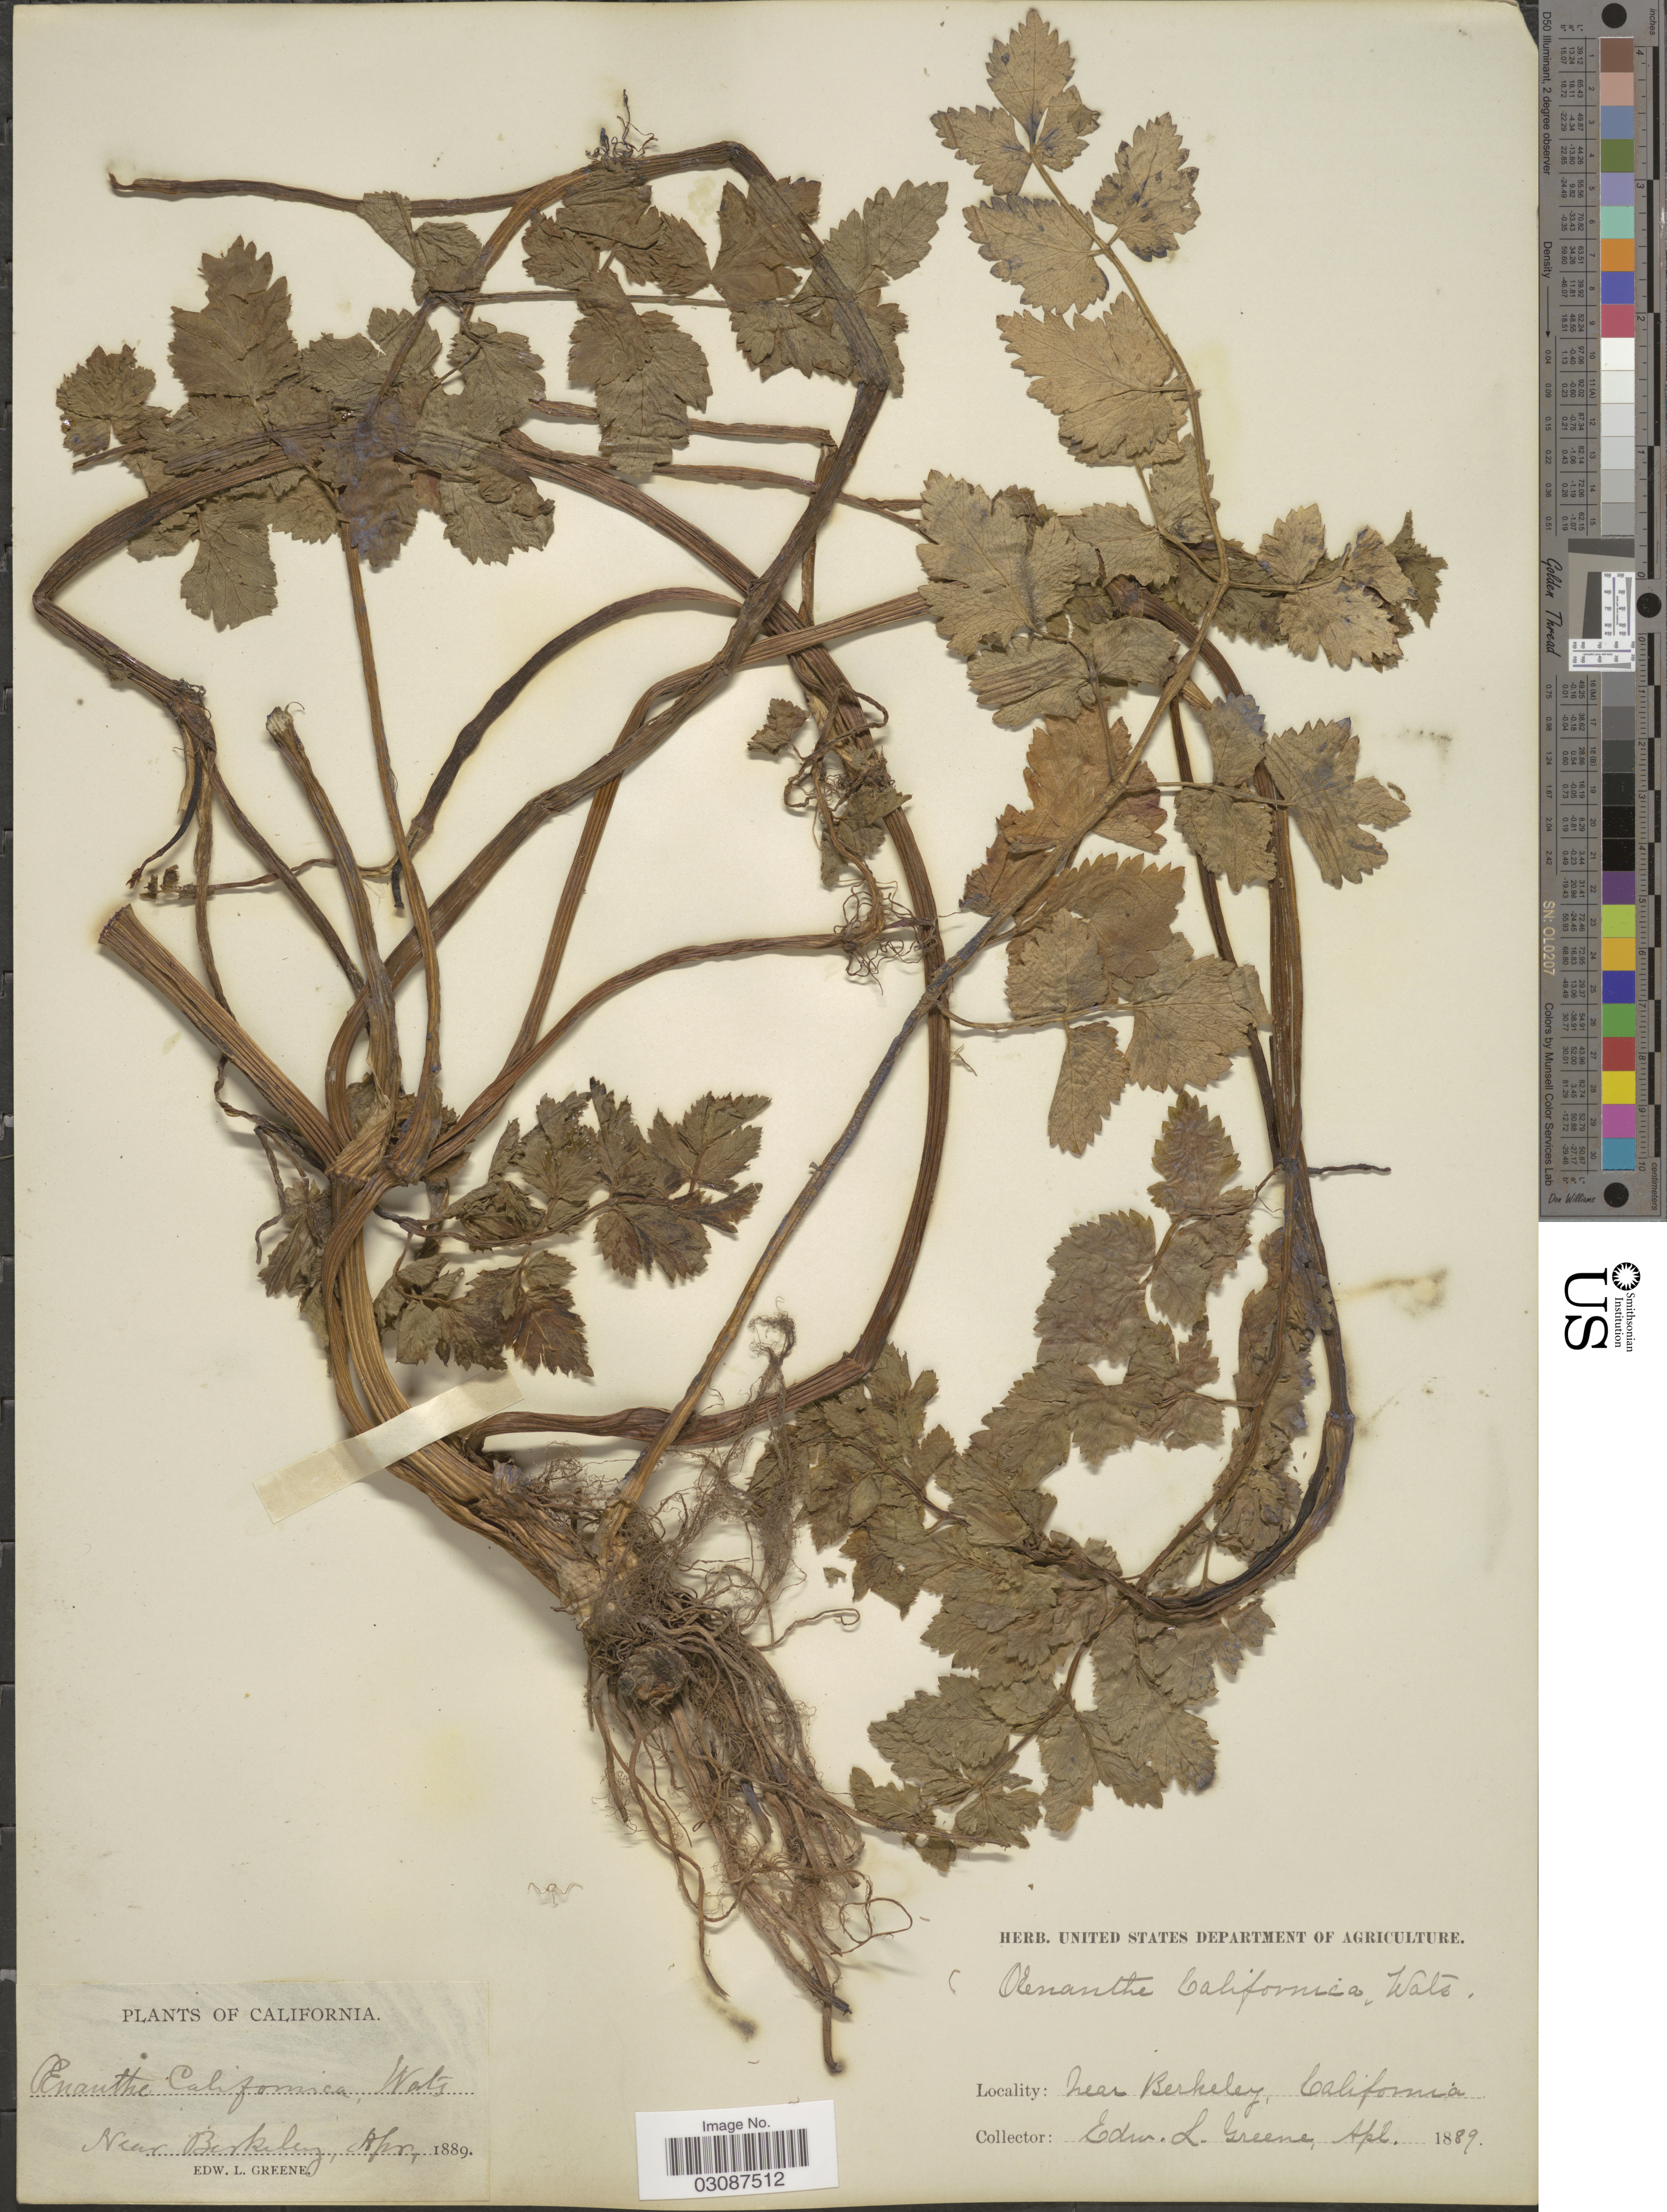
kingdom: Plantae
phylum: Tracheophyta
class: Magnoliopsida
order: Apiales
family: Apiaceae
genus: Oenanthe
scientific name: Oenanthe californica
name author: S. Watson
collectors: E. L. Greene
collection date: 1889-04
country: United States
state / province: California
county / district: Alameda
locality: Near Berkeley.